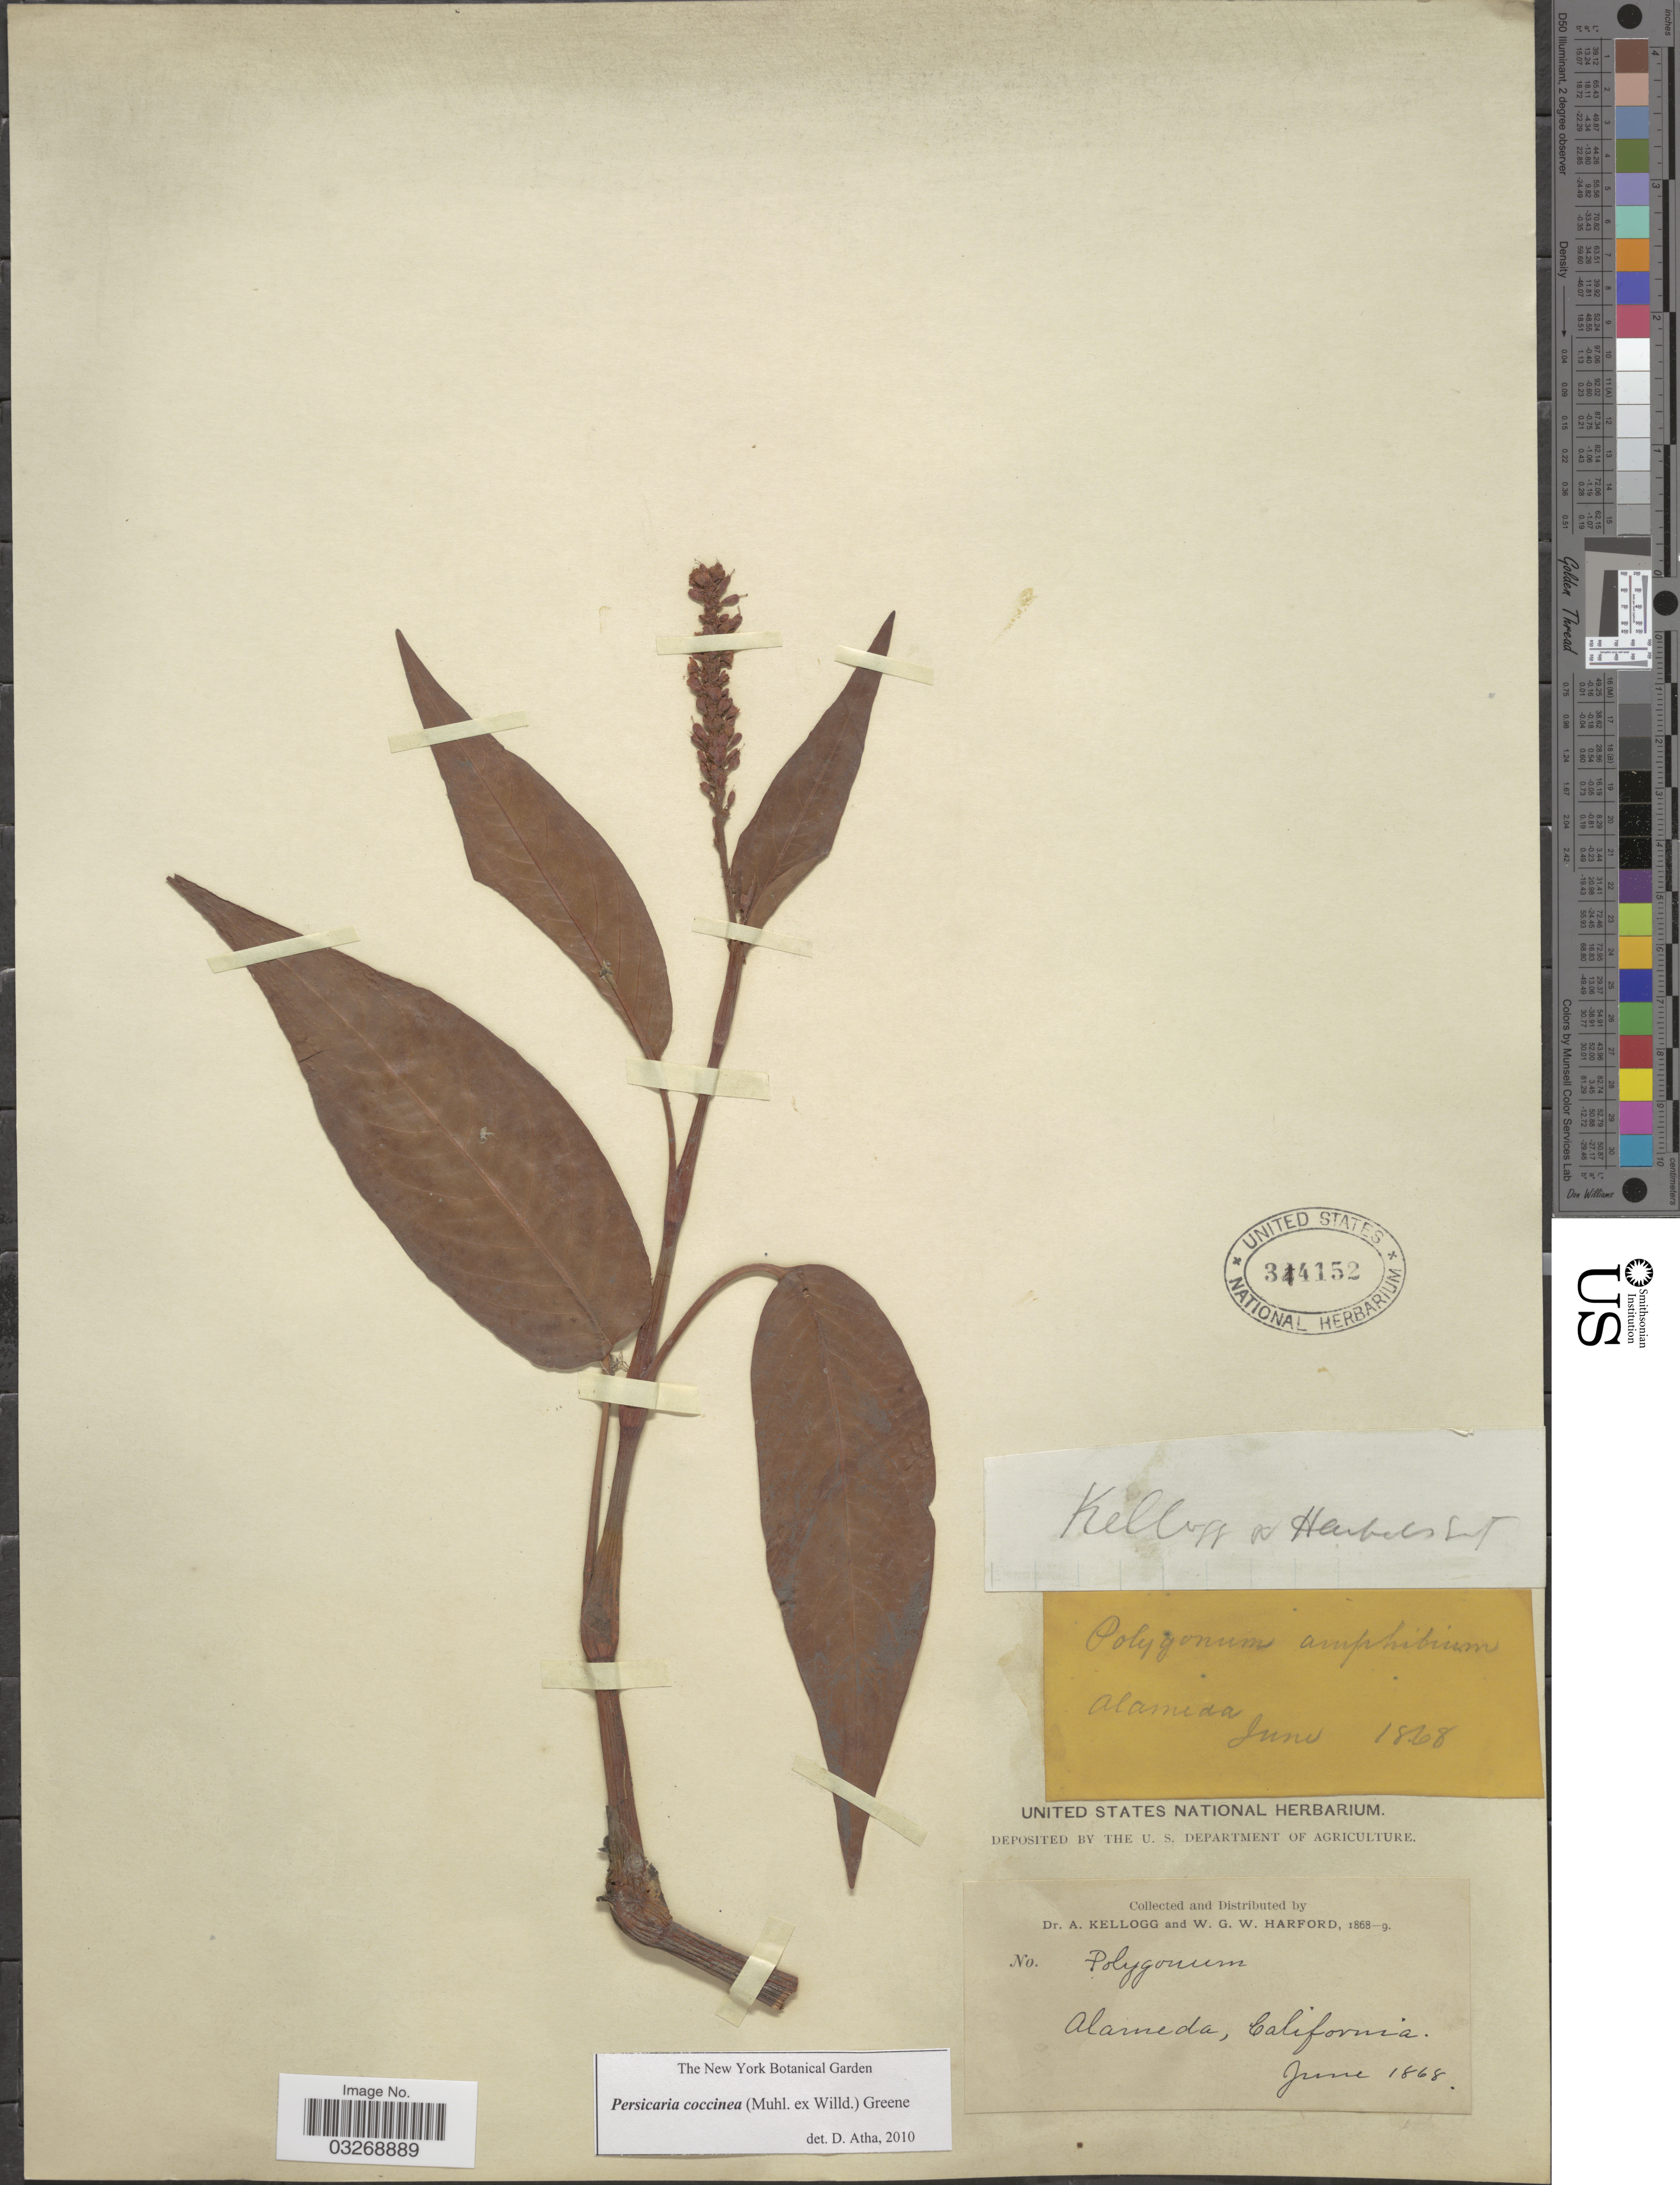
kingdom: Plantae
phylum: Tracheophyta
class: Magnoliopsida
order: Caryophyllales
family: Polygonaceae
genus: Persicaria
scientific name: Persicaria coccinea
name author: (Muhl. ex Willd.) Greene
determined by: Atha, D. E.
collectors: A. Kellogg & W. G. W. Harford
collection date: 1868-06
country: United States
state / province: California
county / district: Alameda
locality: Alameda.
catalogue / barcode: US 314152